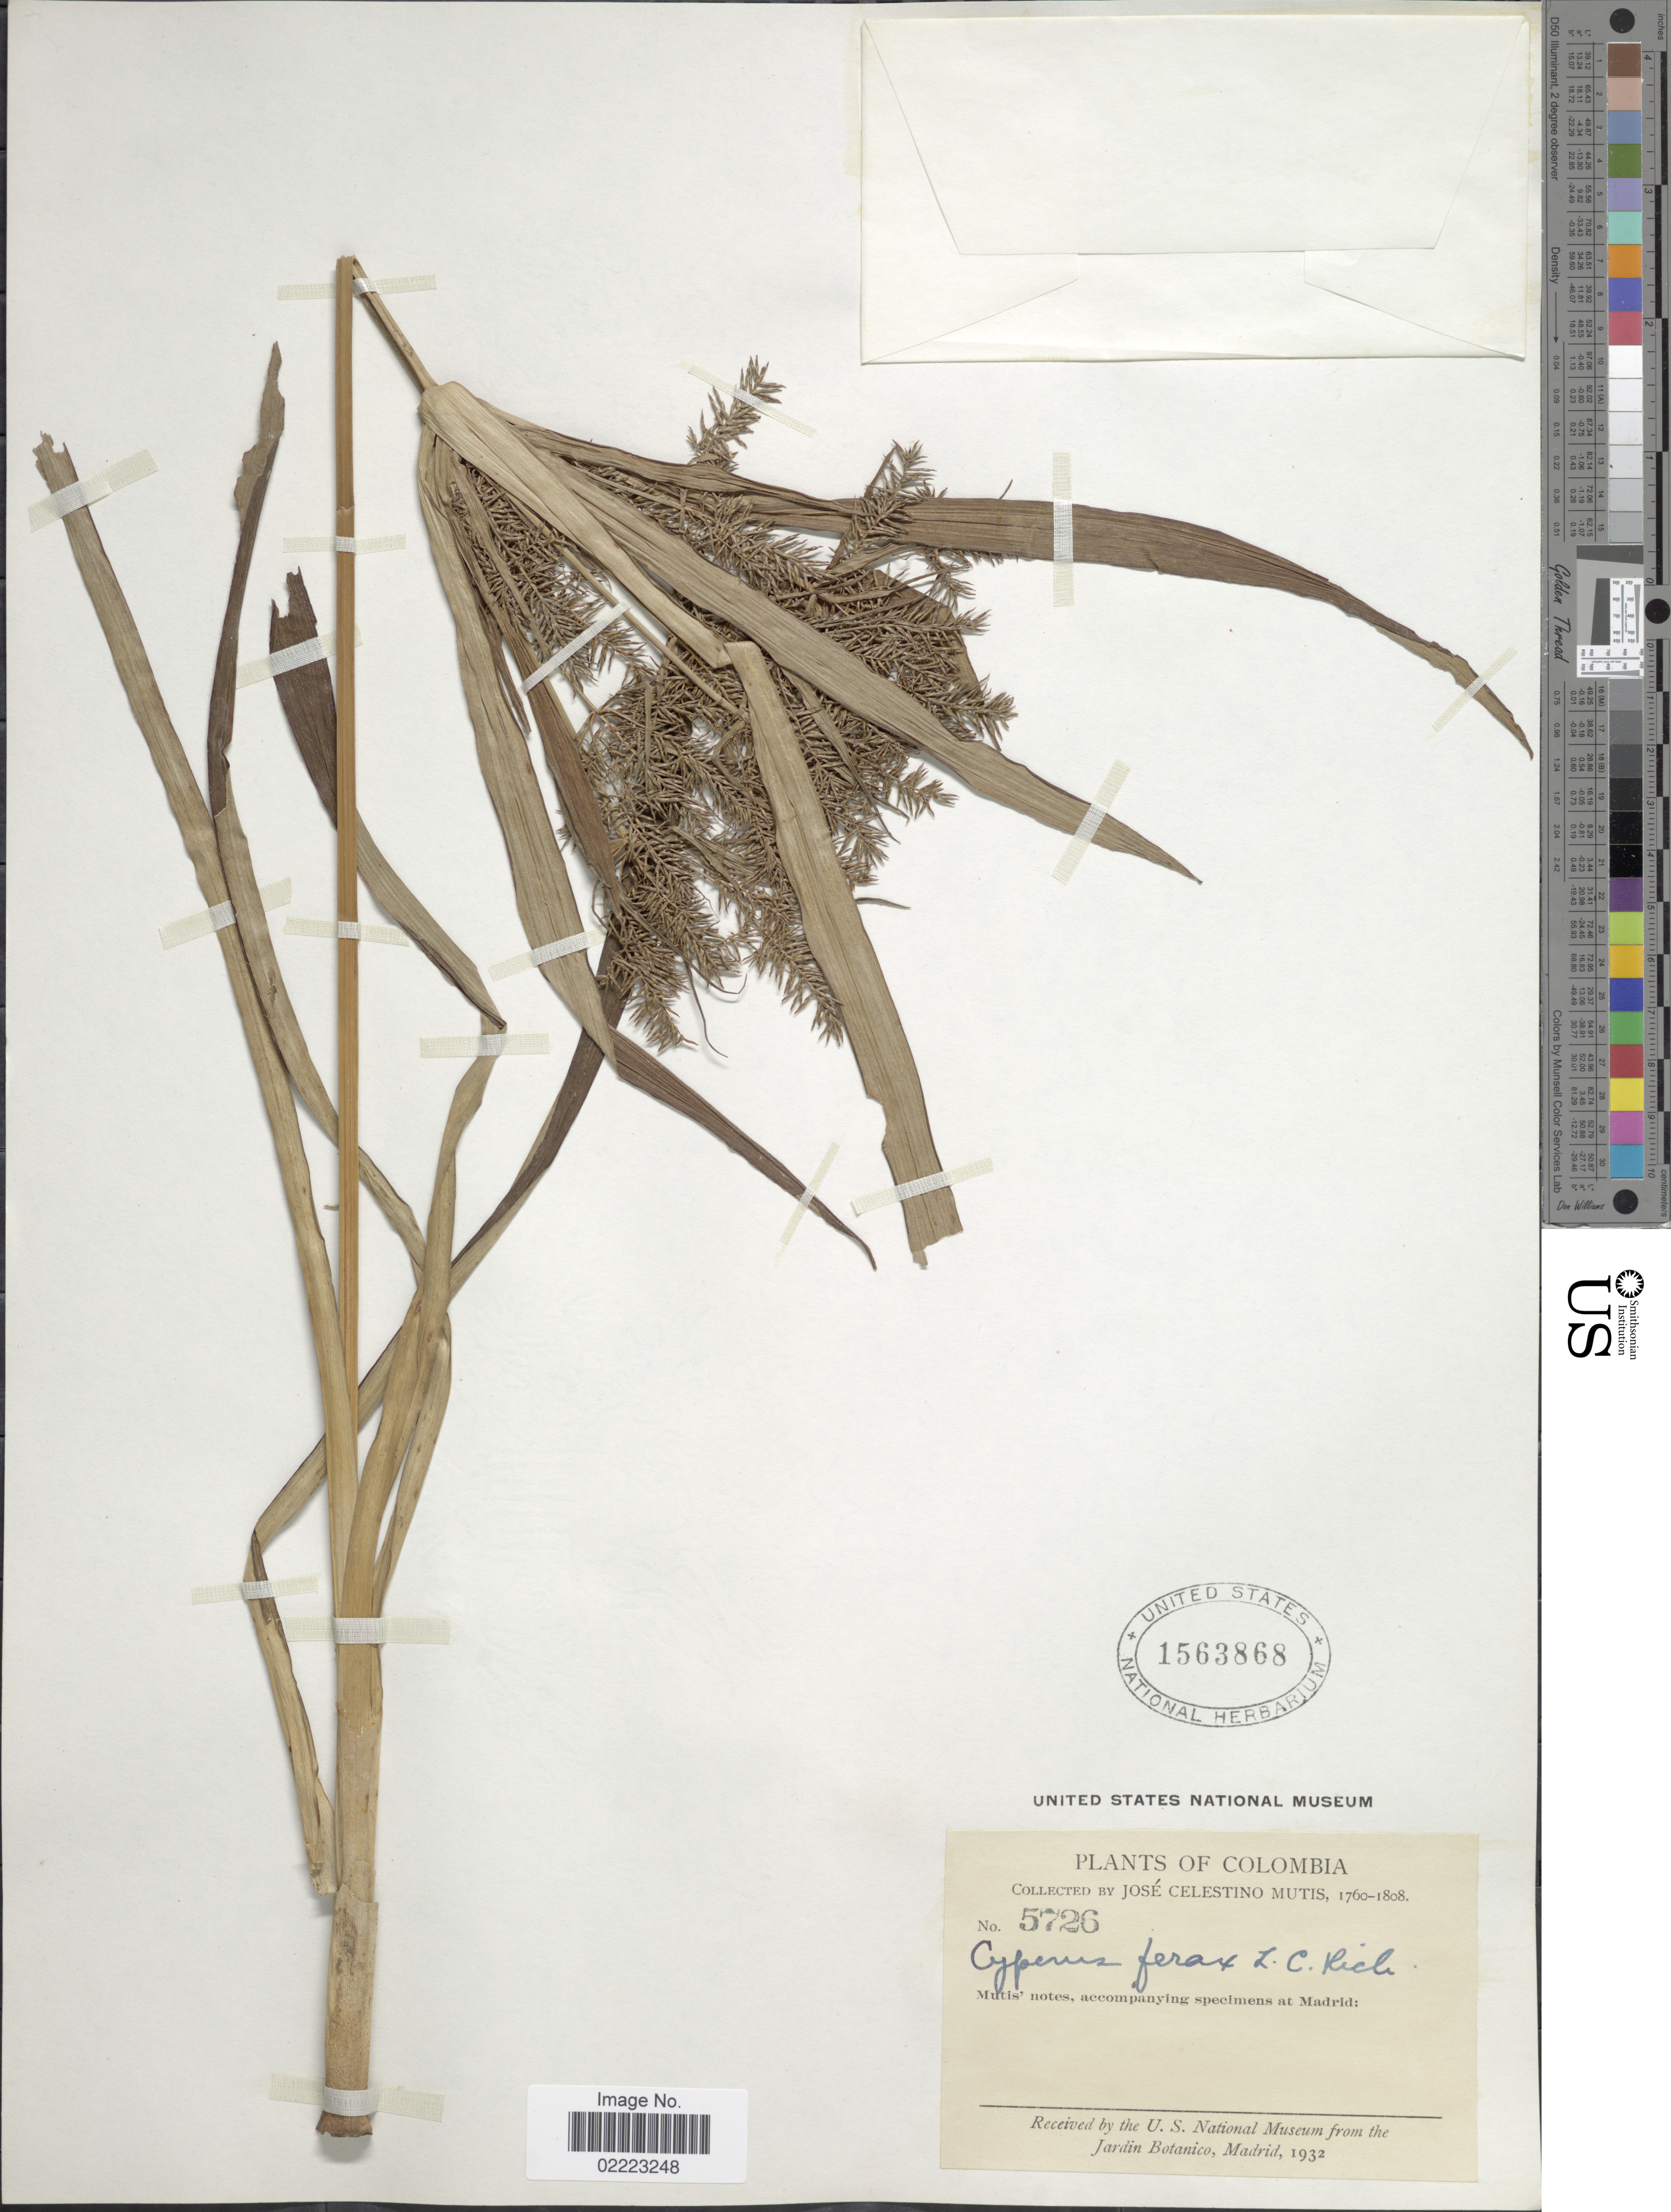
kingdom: Plantae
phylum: Tracheophyta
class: Liliopsida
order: Poales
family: Cyperaceae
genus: Cyperus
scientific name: Cyperus odoratus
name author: L.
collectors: J. C. B. Mutis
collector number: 5726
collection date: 1760/1808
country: Colombia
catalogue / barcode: US 1563868